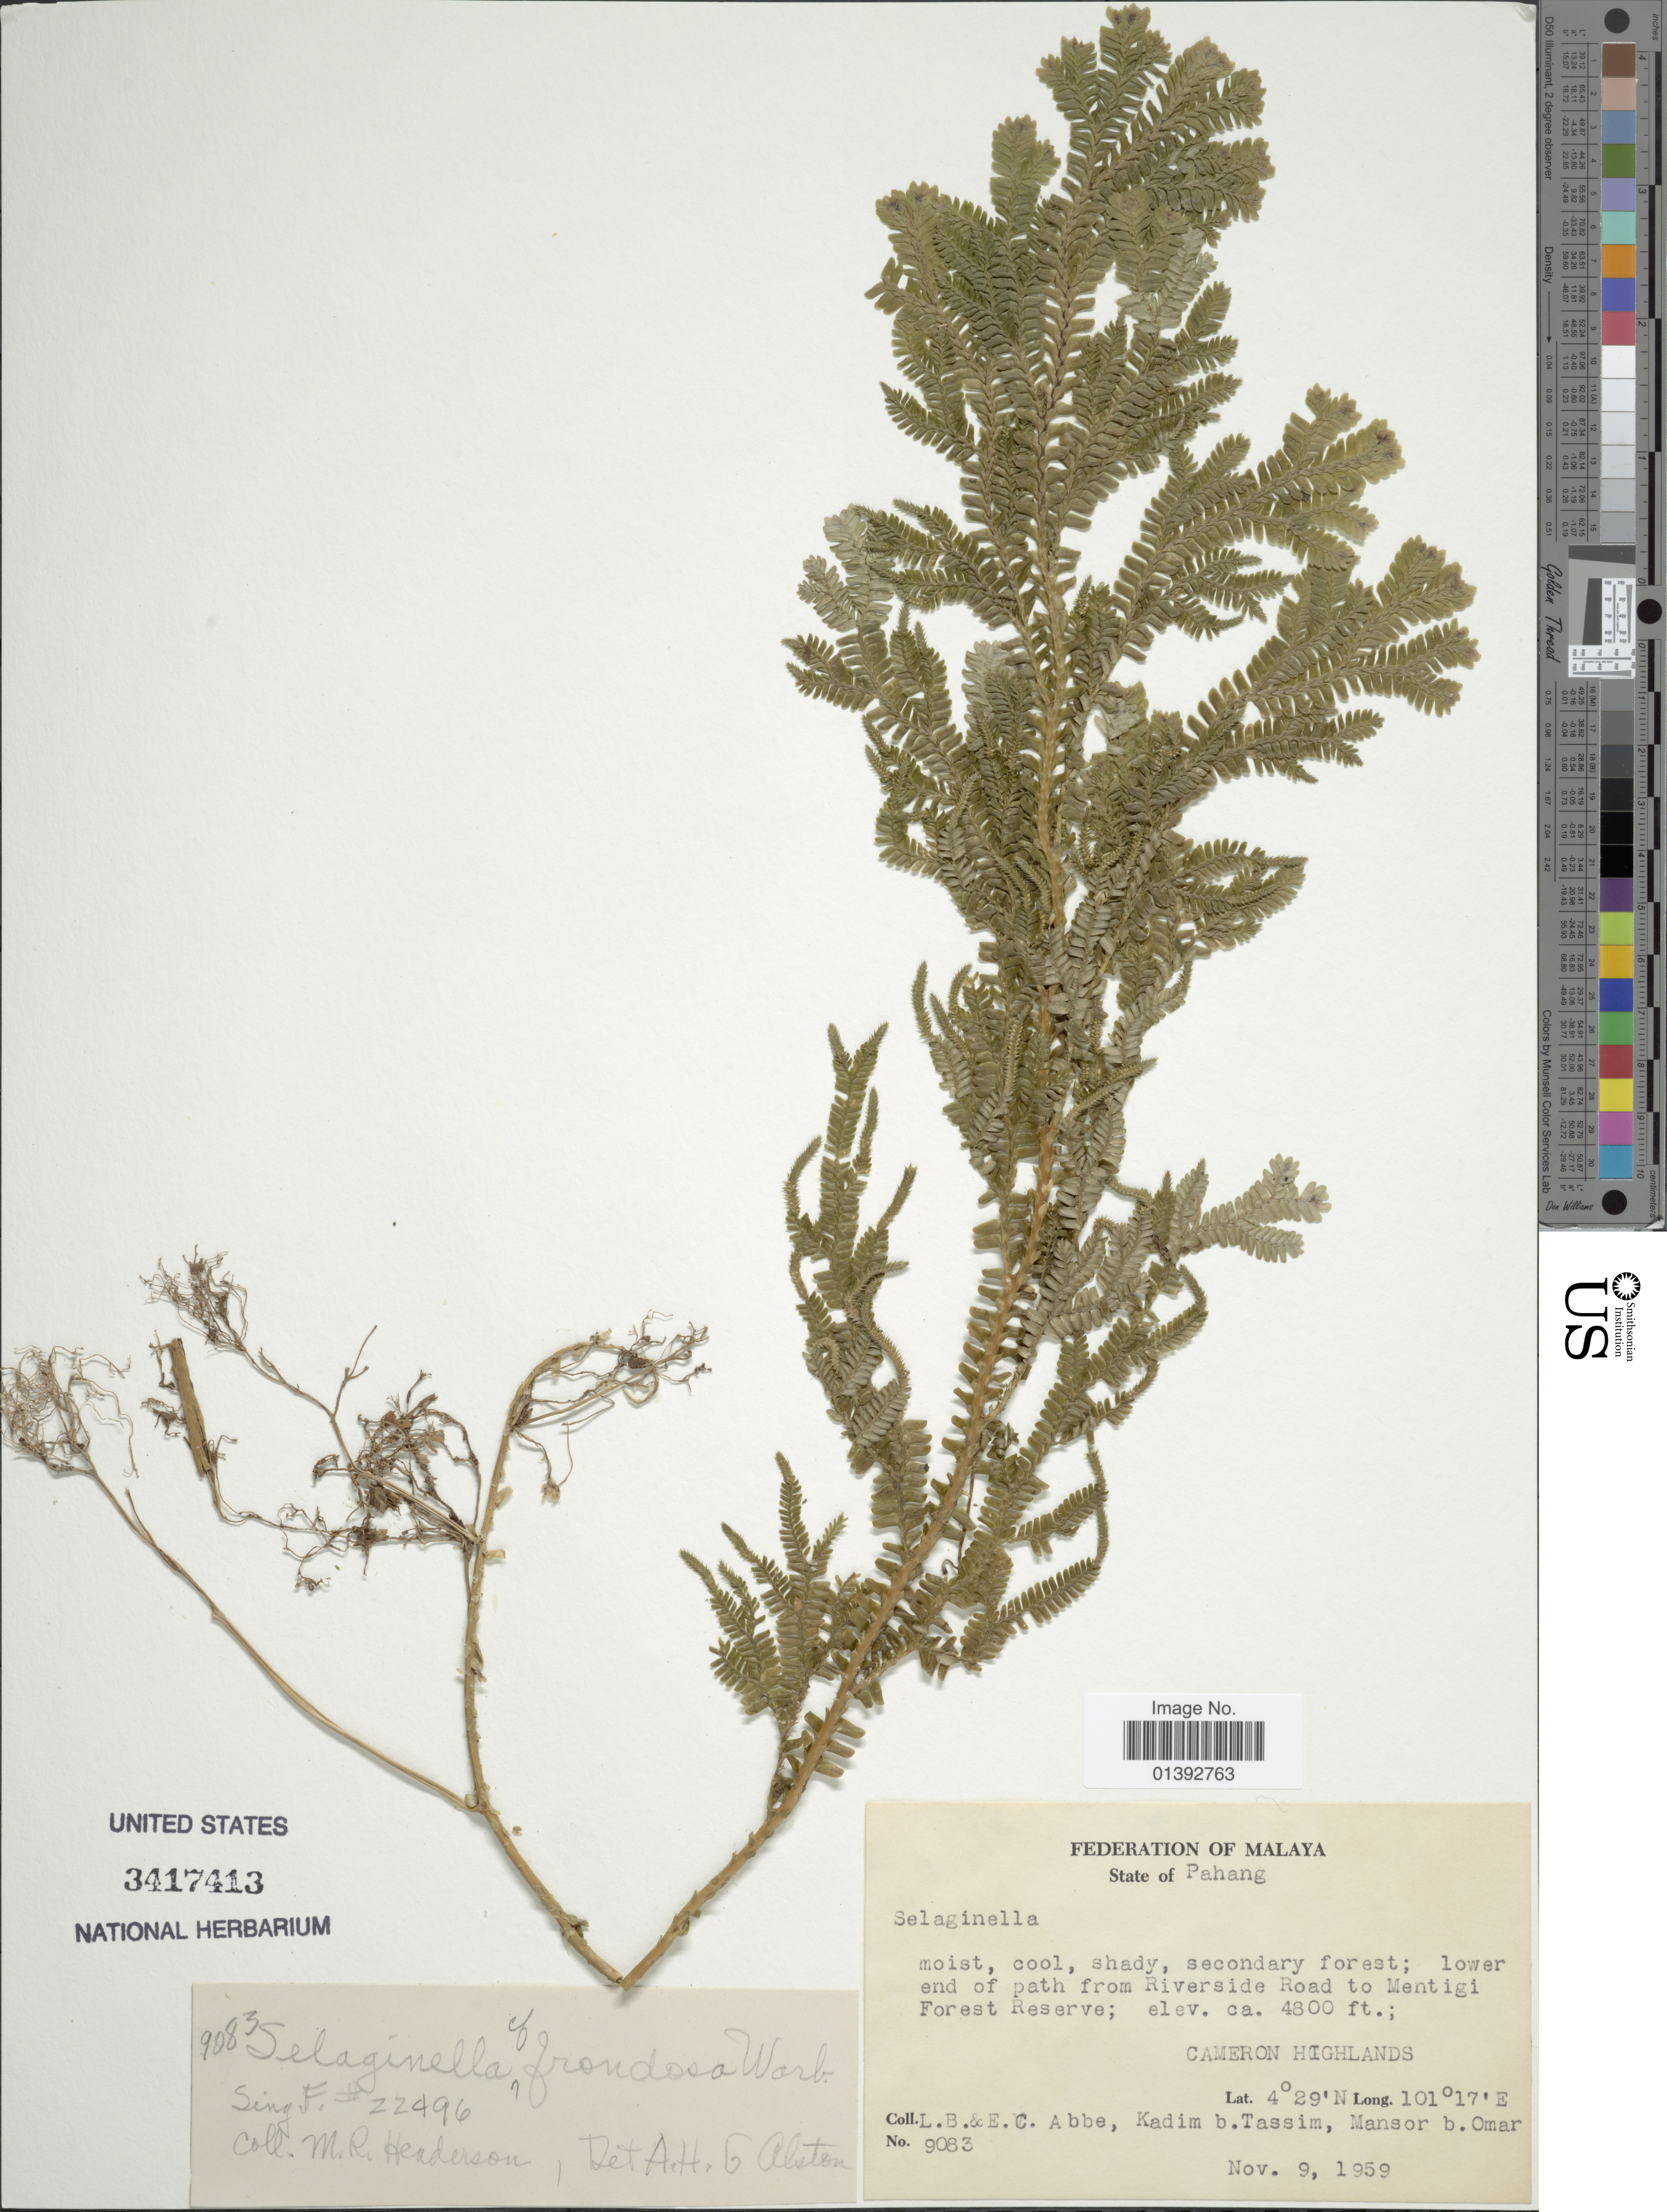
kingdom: Plantae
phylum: Tracheophyta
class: Lycopodiopsida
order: Selaginellales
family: Selaginellaceae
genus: Selaginella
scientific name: Selaginella frondosa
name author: Warb.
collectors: L. B. Abbe, E. C. Abbe, K. Tassim & M. Omar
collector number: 9083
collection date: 1959-11-09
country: Malaysia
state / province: Pahang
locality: Federation of Malaya, lower end of path from Riverside Road to Mentigi, Forest Reserve, Cameron Highlands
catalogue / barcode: US 3417413